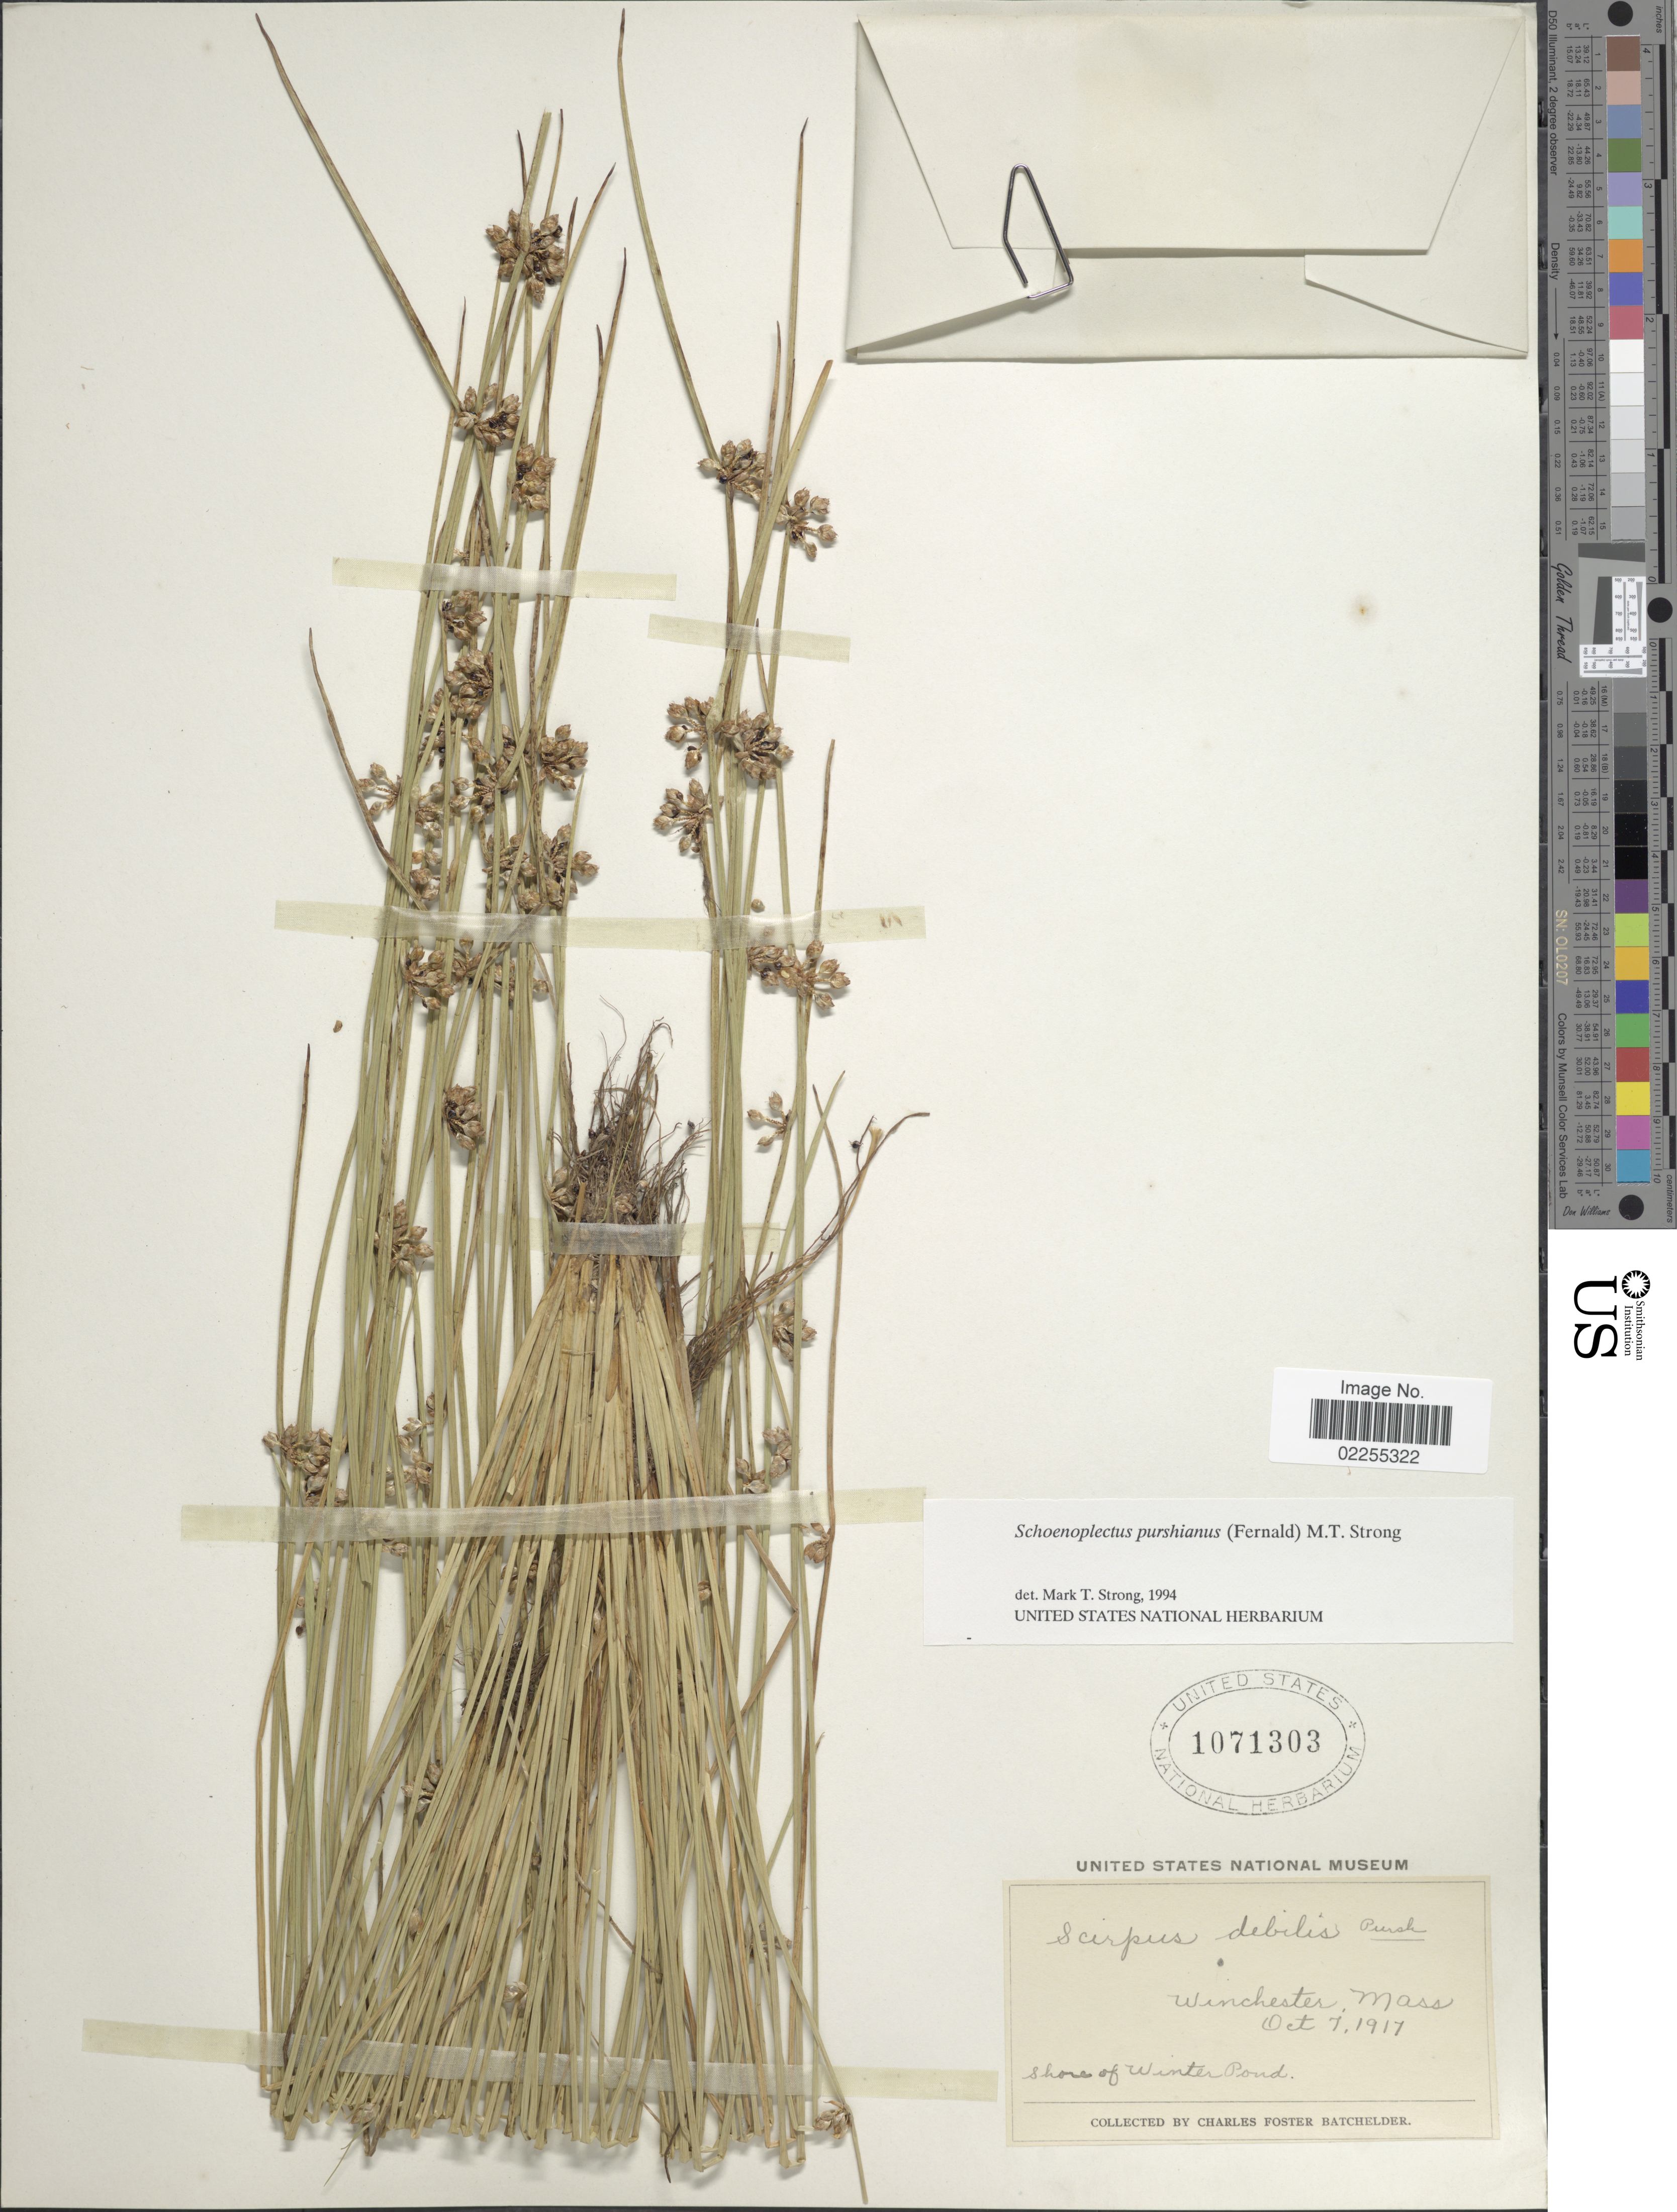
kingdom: Plantae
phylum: Tracheophyta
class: Liliopsida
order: Poales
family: Cyperaceae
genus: Schoenoplectus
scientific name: Schoenoplectus purshianus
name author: (Fernald) M.T. Strong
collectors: C. Batchelder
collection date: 1917-10-07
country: United States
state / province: Massachusetts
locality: Winchester. Shore of Winter Pond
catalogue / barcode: US 1071303